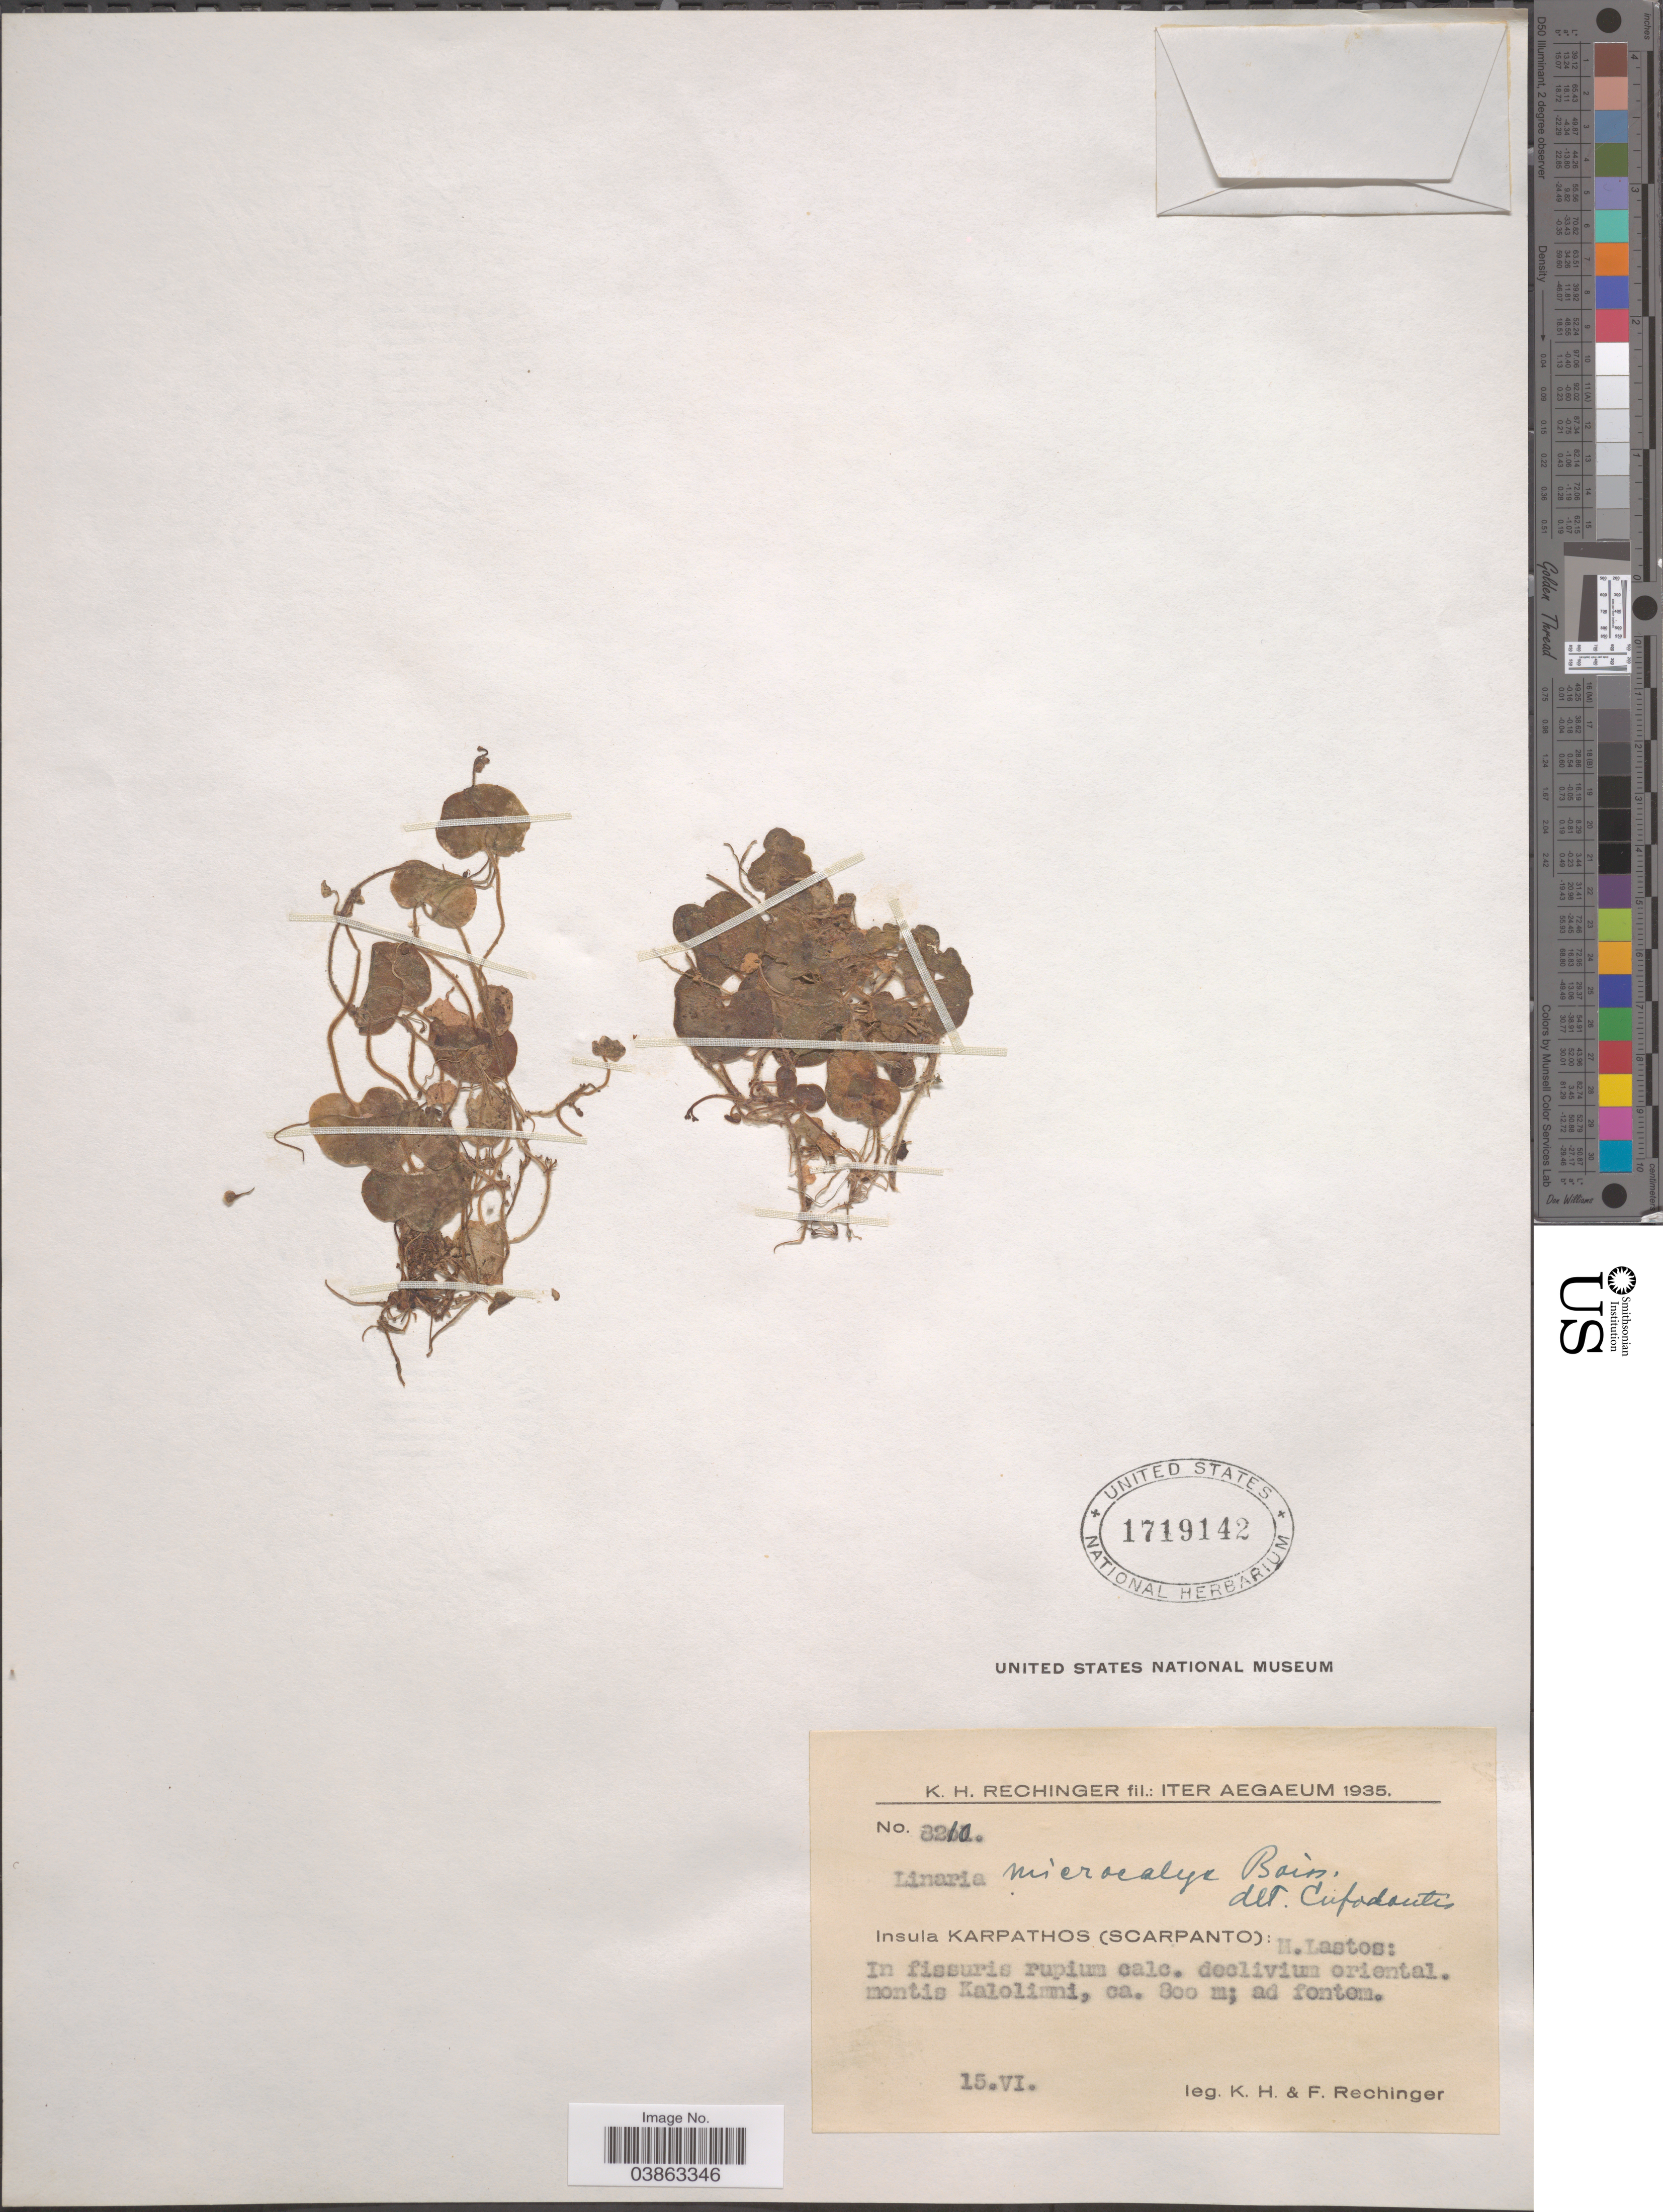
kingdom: Plantae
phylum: Tracheophyta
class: Magnoliopsida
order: Lamiales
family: Plantaginaceae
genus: Linaria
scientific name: Linaria microcalyx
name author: Boiss.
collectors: K. H. Rechinger & F. Rechinger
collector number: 8210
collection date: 1935-06-15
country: Greece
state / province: South Aegean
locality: Aegaeum. Insula Karpathos (Scarpanto): M. Lastos: In fissuris rupium calc. declivium oriental. montis Kalolimni, ad fontem.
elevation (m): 800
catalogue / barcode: US 1719142